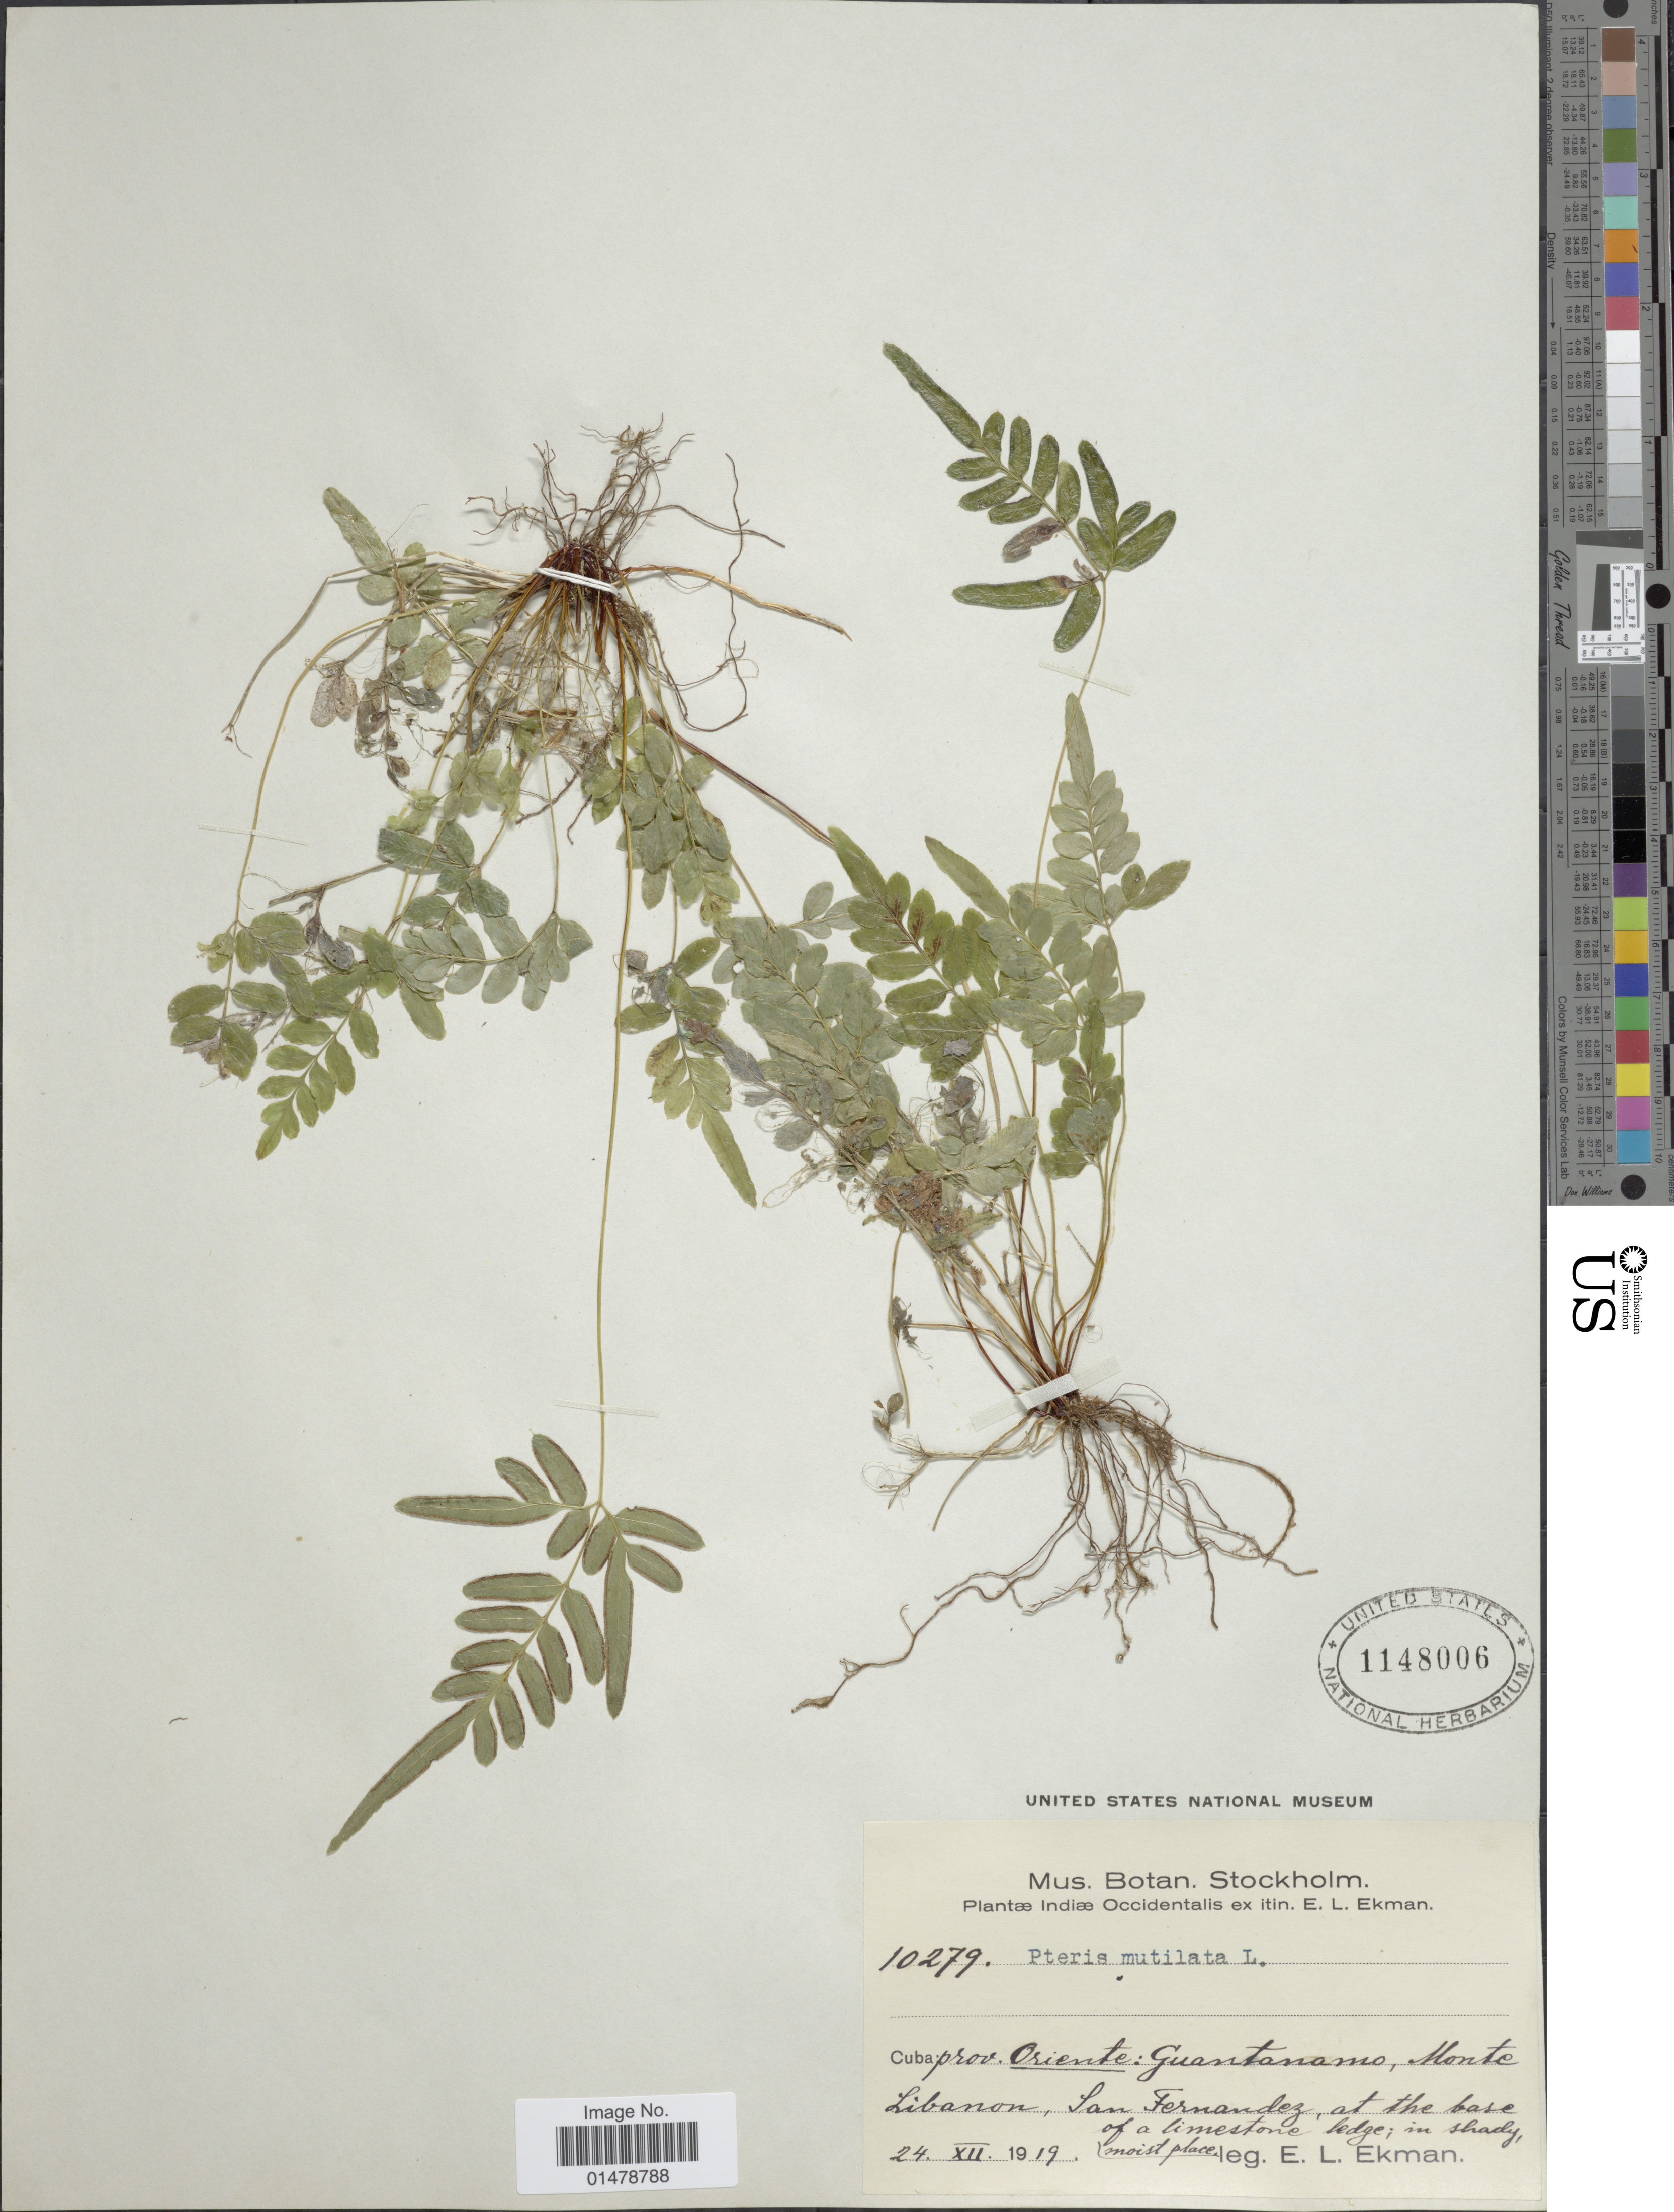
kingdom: Plantae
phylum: Tracheophyta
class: Polypodiopsida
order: Polypodiales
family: Pteridaceae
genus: Pteris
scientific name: Pteris mutilata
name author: L.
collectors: E. L. Ekman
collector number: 10279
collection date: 1919-12-24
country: Cuba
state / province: Oriente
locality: Prov. Oriente: Guantanomo, Monte Libanon, San Fernandez.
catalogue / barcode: US 1148006